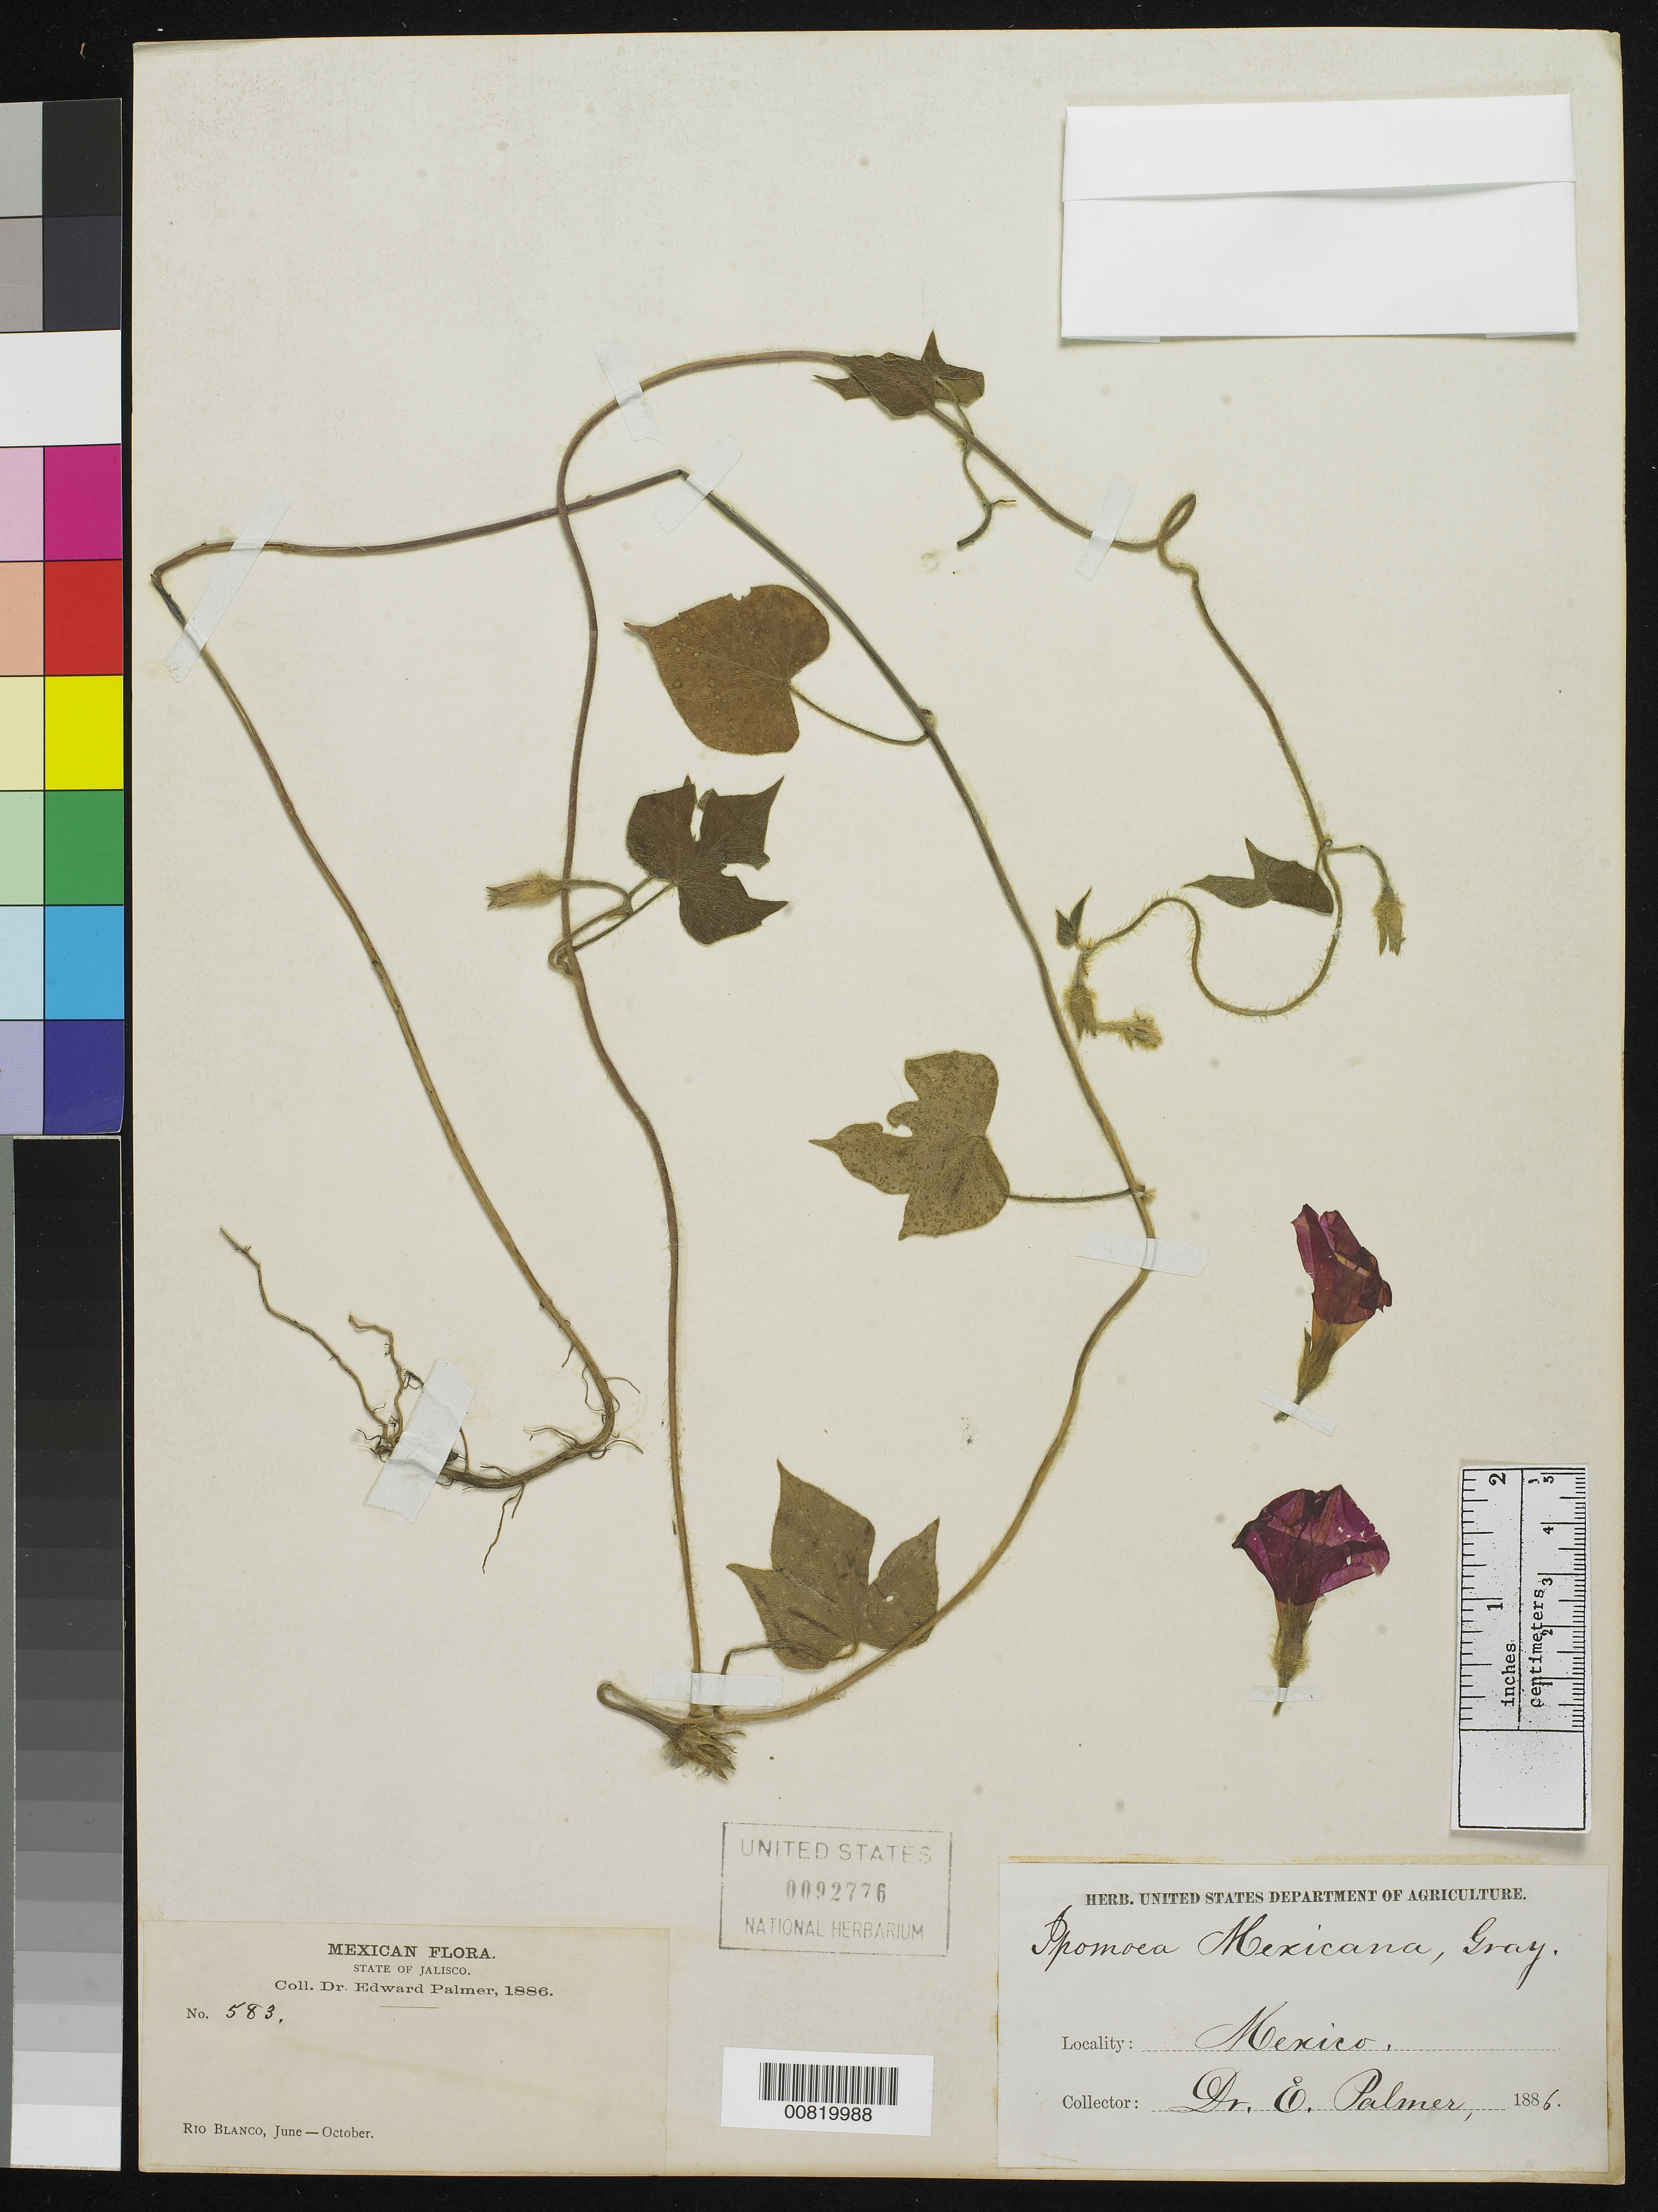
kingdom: Plantae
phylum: Tracheophyta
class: Magnoliopsida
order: Solanales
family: Convolvulaceae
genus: Ipomoea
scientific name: Ipomoea mexicana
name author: A. Gray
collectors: E. Palmer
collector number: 583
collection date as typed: Jun 1886 to -- Oct 1886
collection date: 1886-06/1886-10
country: Mexico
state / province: Jalisco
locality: Rio Blanco, Jalisco.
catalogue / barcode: US 92776